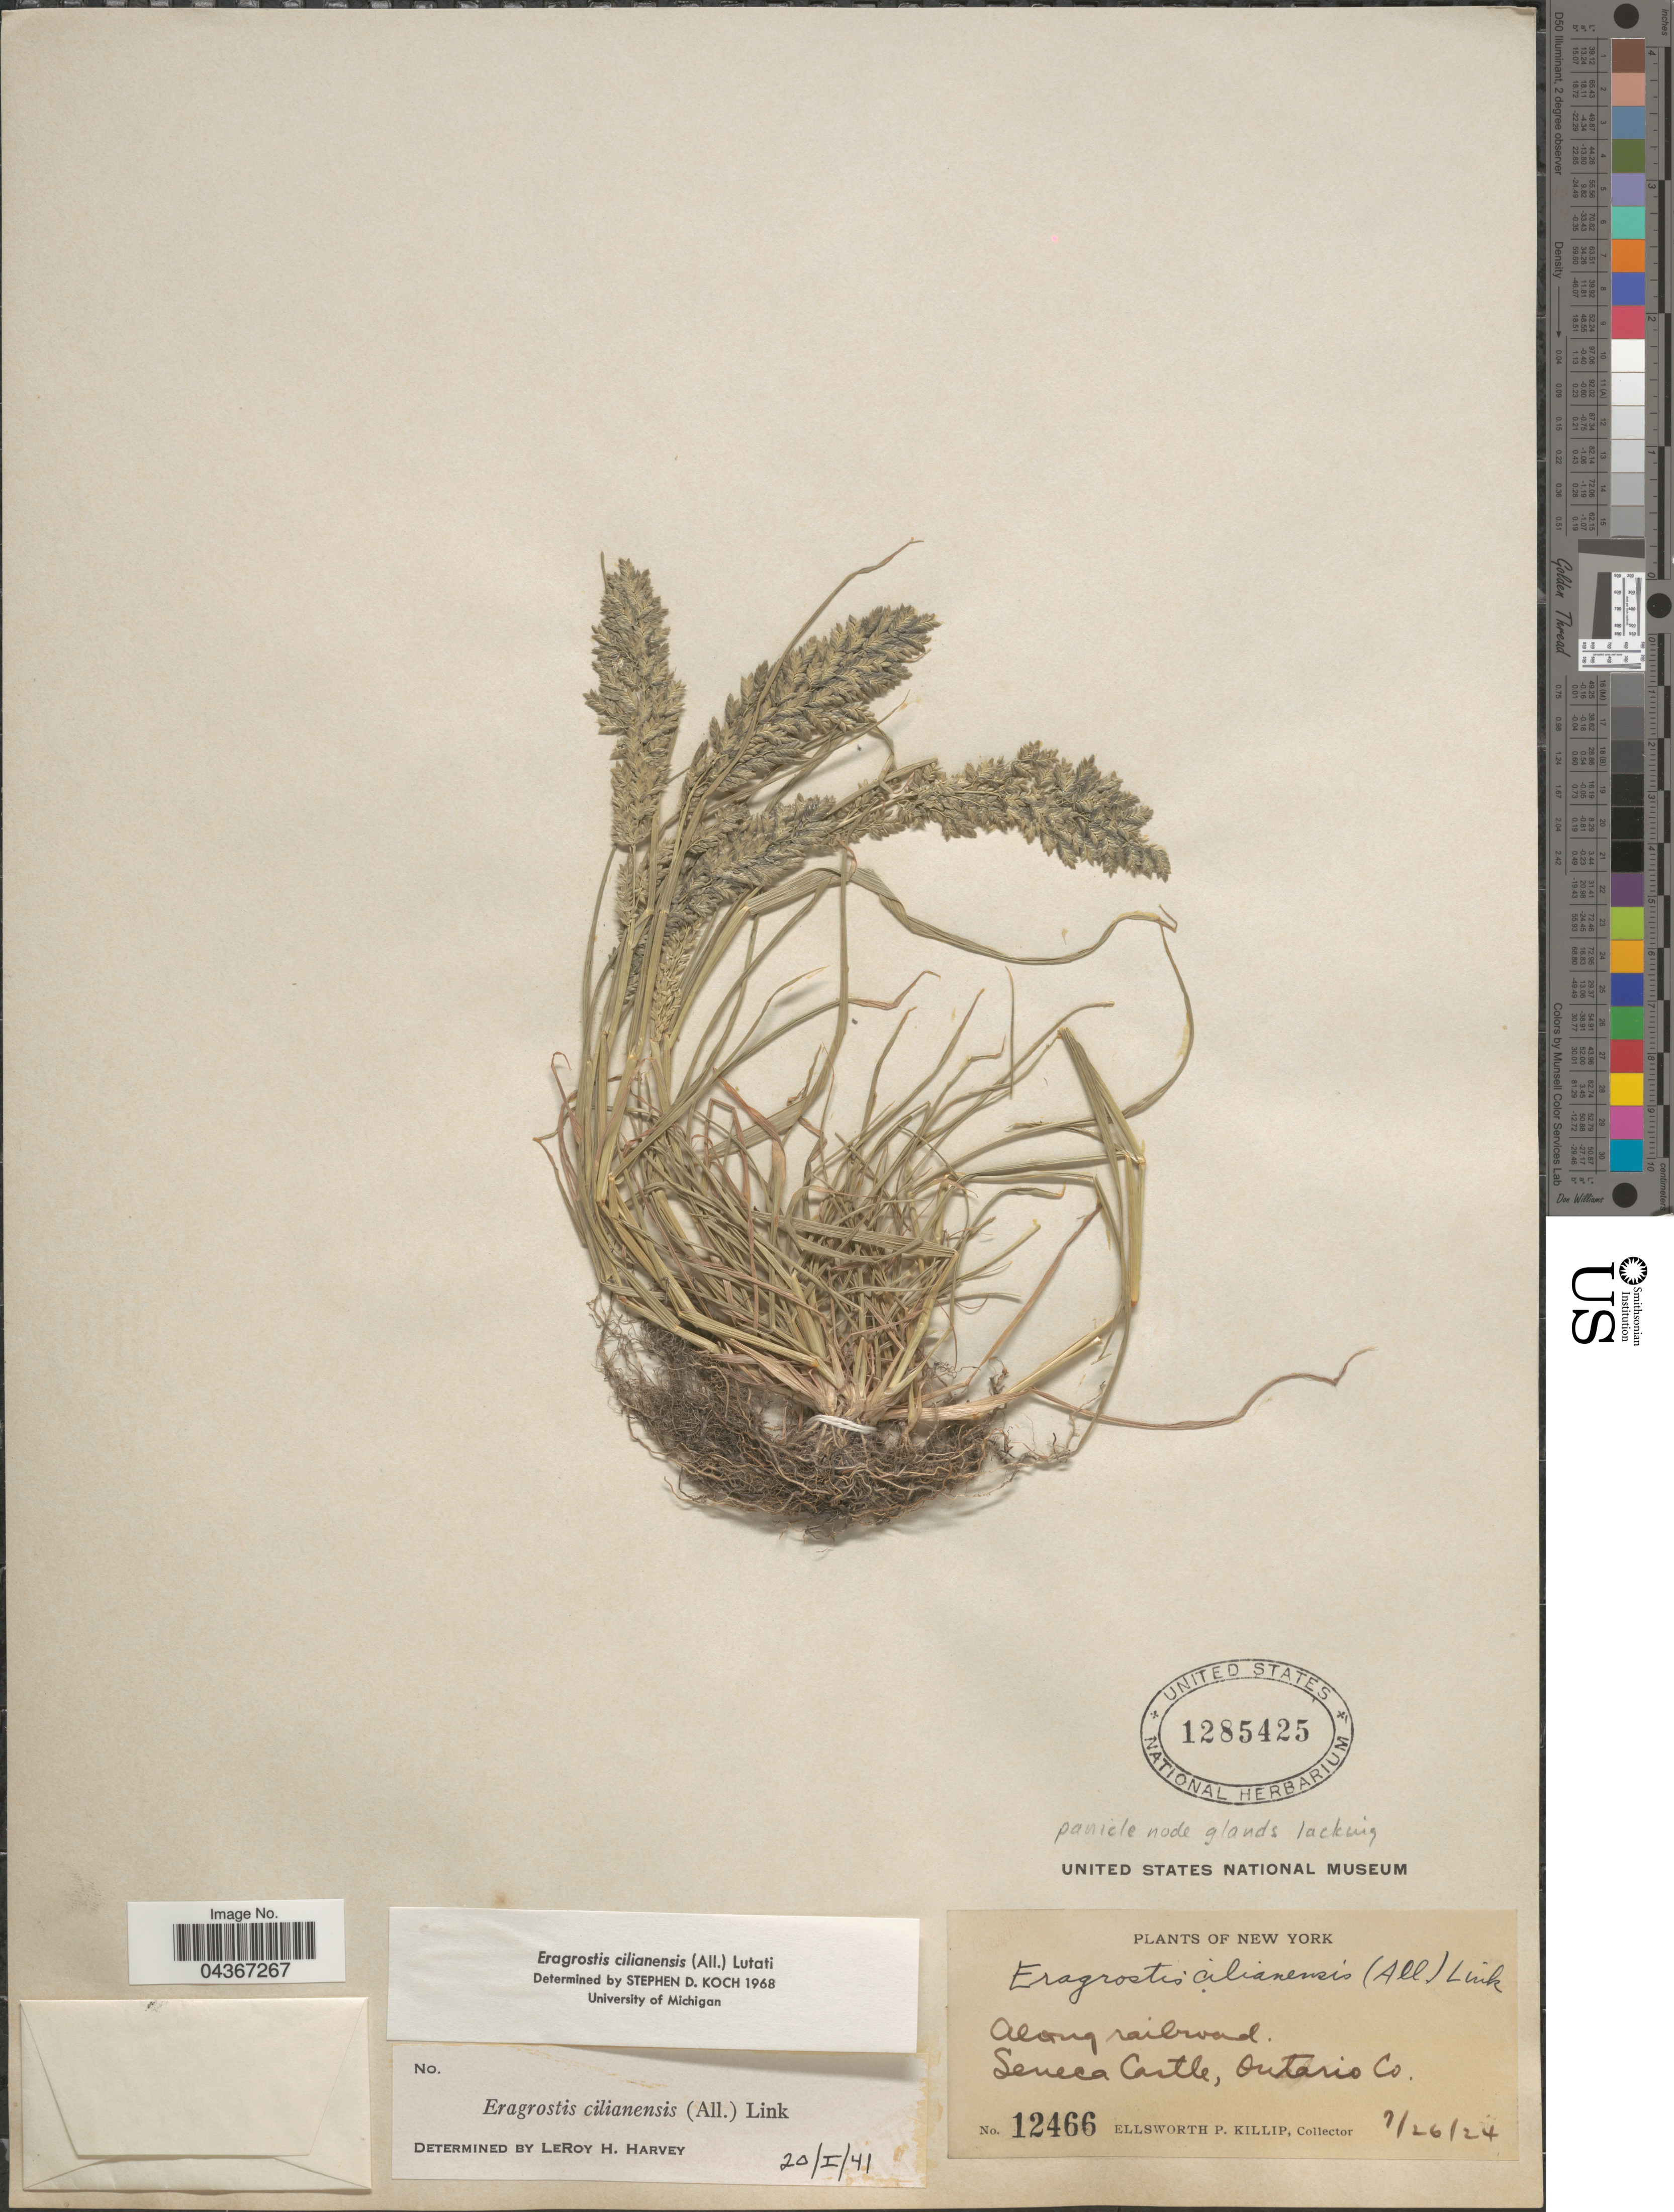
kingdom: Plantae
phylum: Tracheophyta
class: Liliopsida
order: Poales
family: Poaceae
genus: Eragrostis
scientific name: Eragrostis cilianensis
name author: (Bellardi) Vignolo ex Janch.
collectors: E. P. Killip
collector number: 12466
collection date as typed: Transcribed d/m/y: 26/7/24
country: United States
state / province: New York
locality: Along railroad. Seneca Castle, Ontario Co.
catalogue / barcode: US 1285425